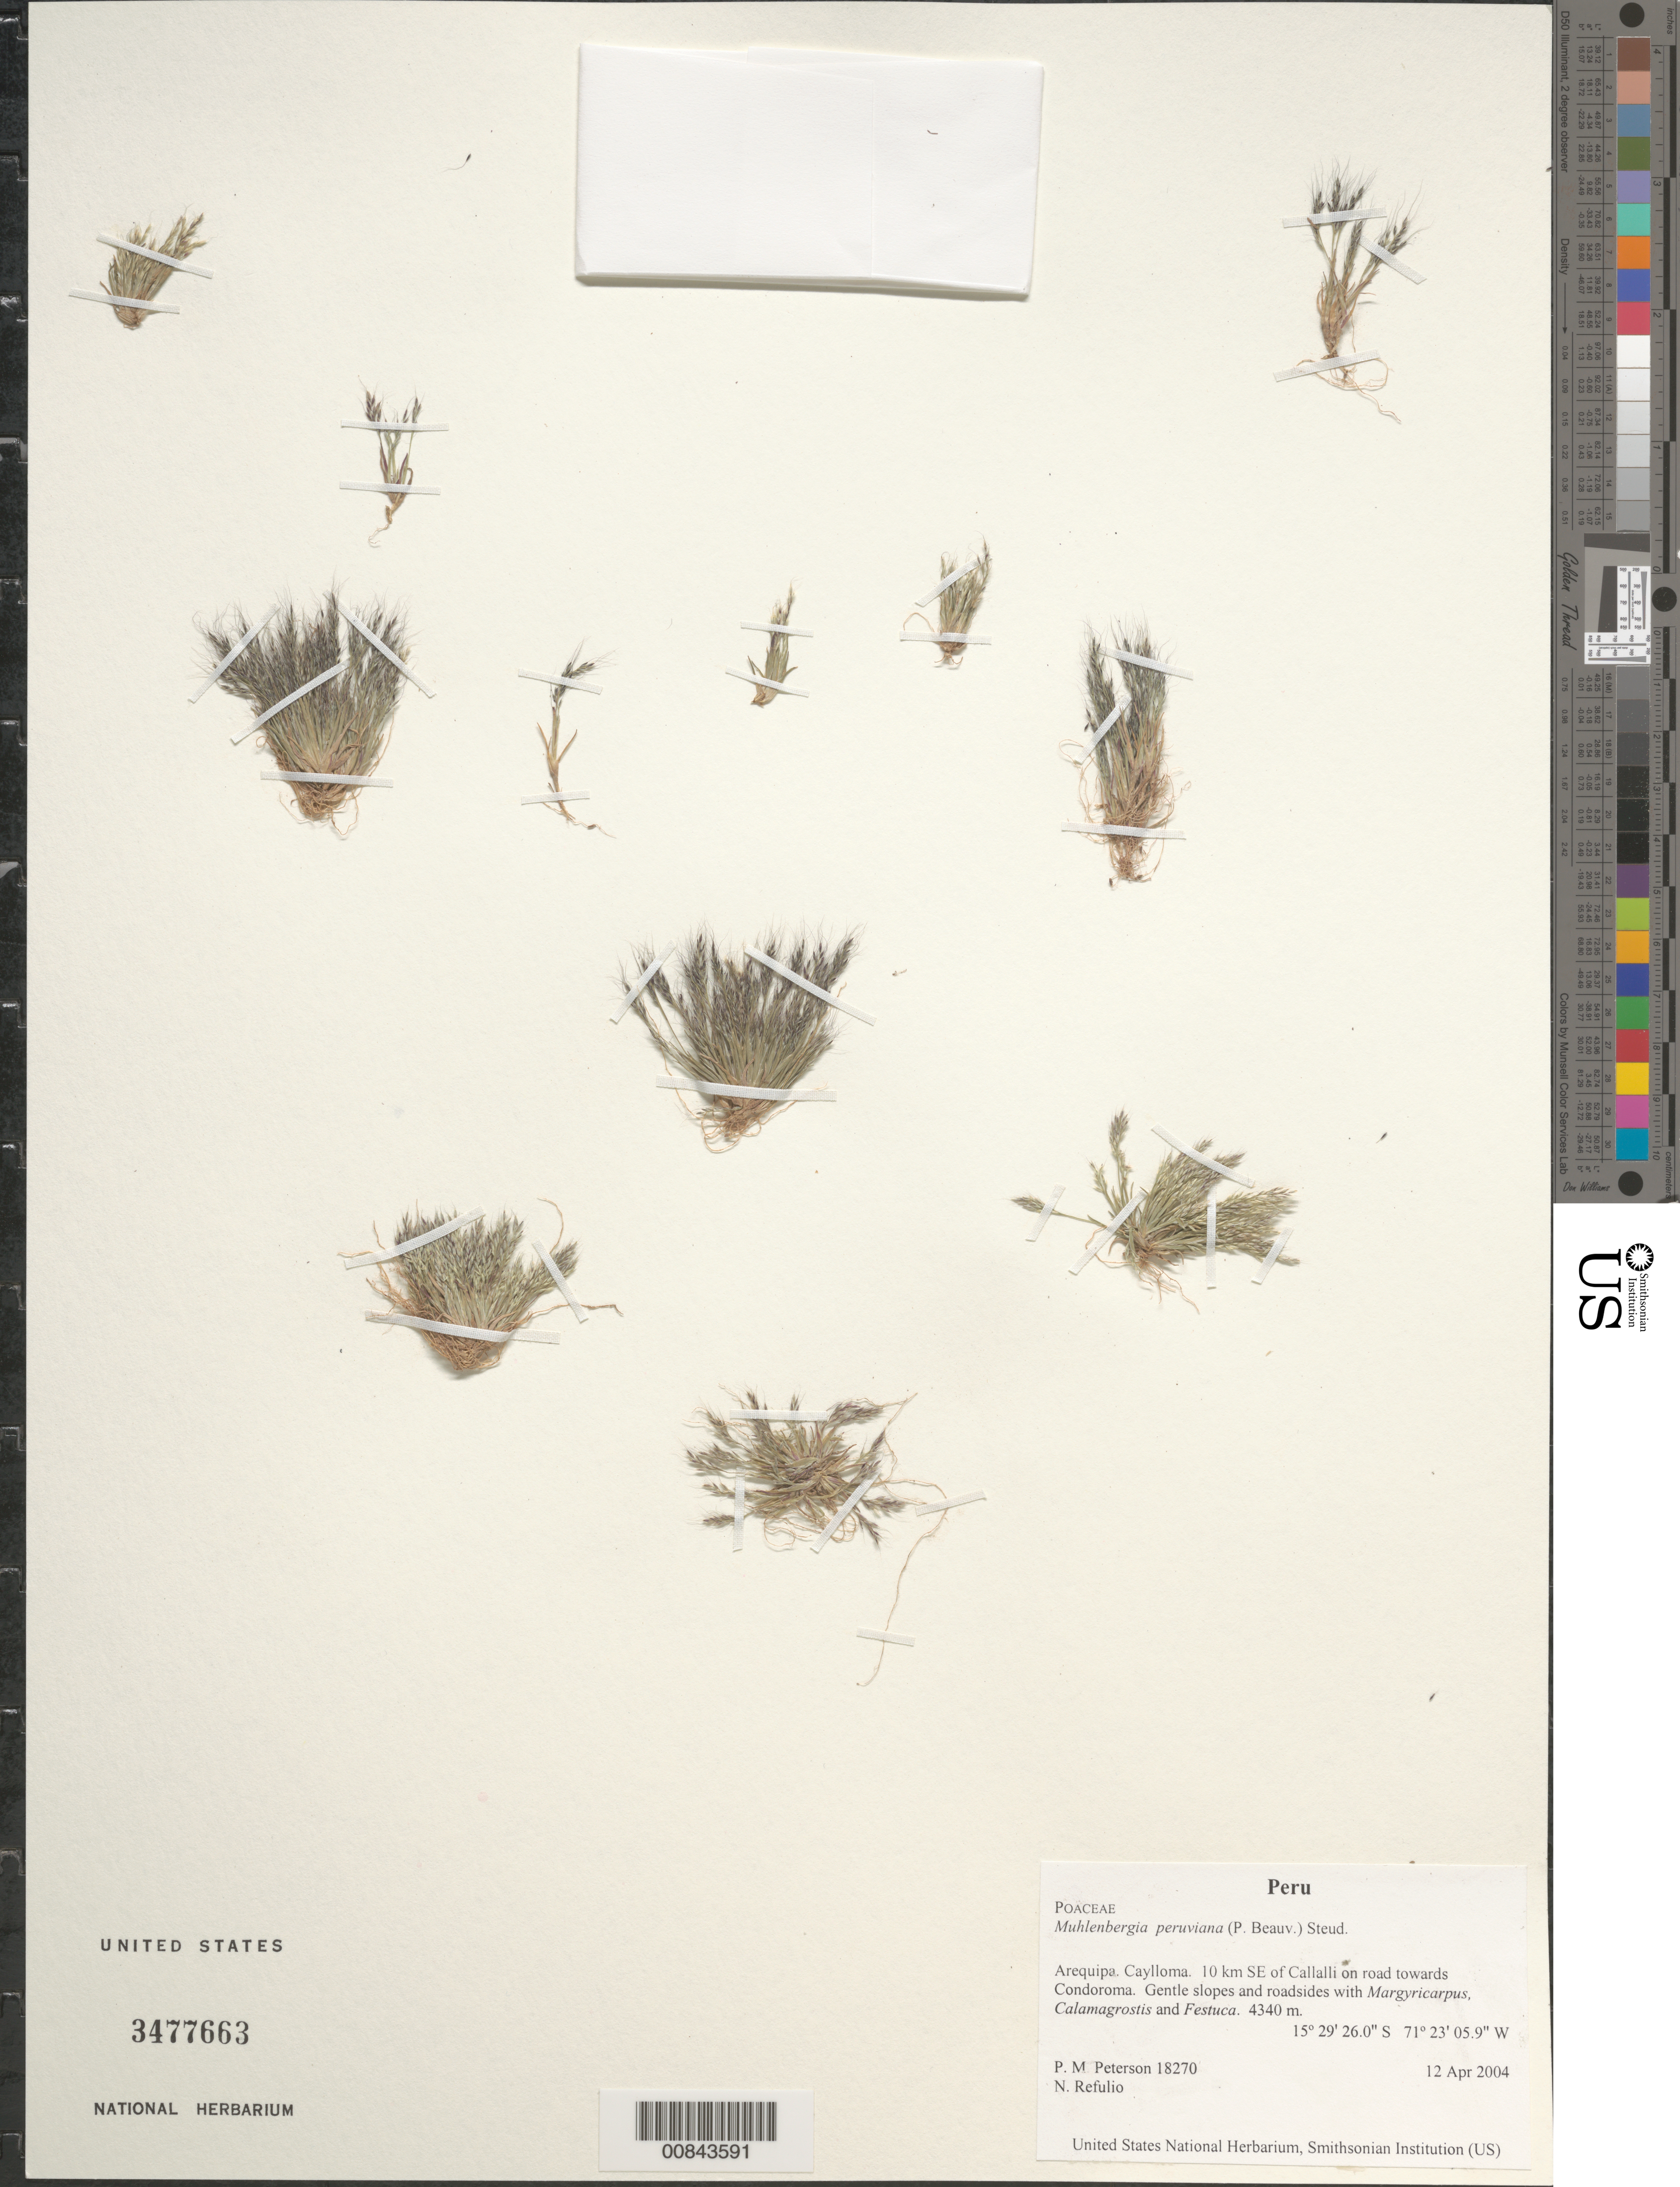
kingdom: Plantae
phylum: Tracheophyta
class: Liliopsida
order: Poales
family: Poaceae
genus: Muhlenbergia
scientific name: Muhlenbergia peruviana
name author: (P. Beauv.) Steud.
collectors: P. M. Peterson & N. Refulio-Rodríguez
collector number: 18270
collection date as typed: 12 Apr 2004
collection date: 2004-04-12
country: Peru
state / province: Arequipa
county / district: Caylloma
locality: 10 km SE of Callalli on road towards Condoroma. Gentle slopes and roadsides with Margyricarpus, Calamagrostis and Festuca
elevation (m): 4340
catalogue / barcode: US 3477663